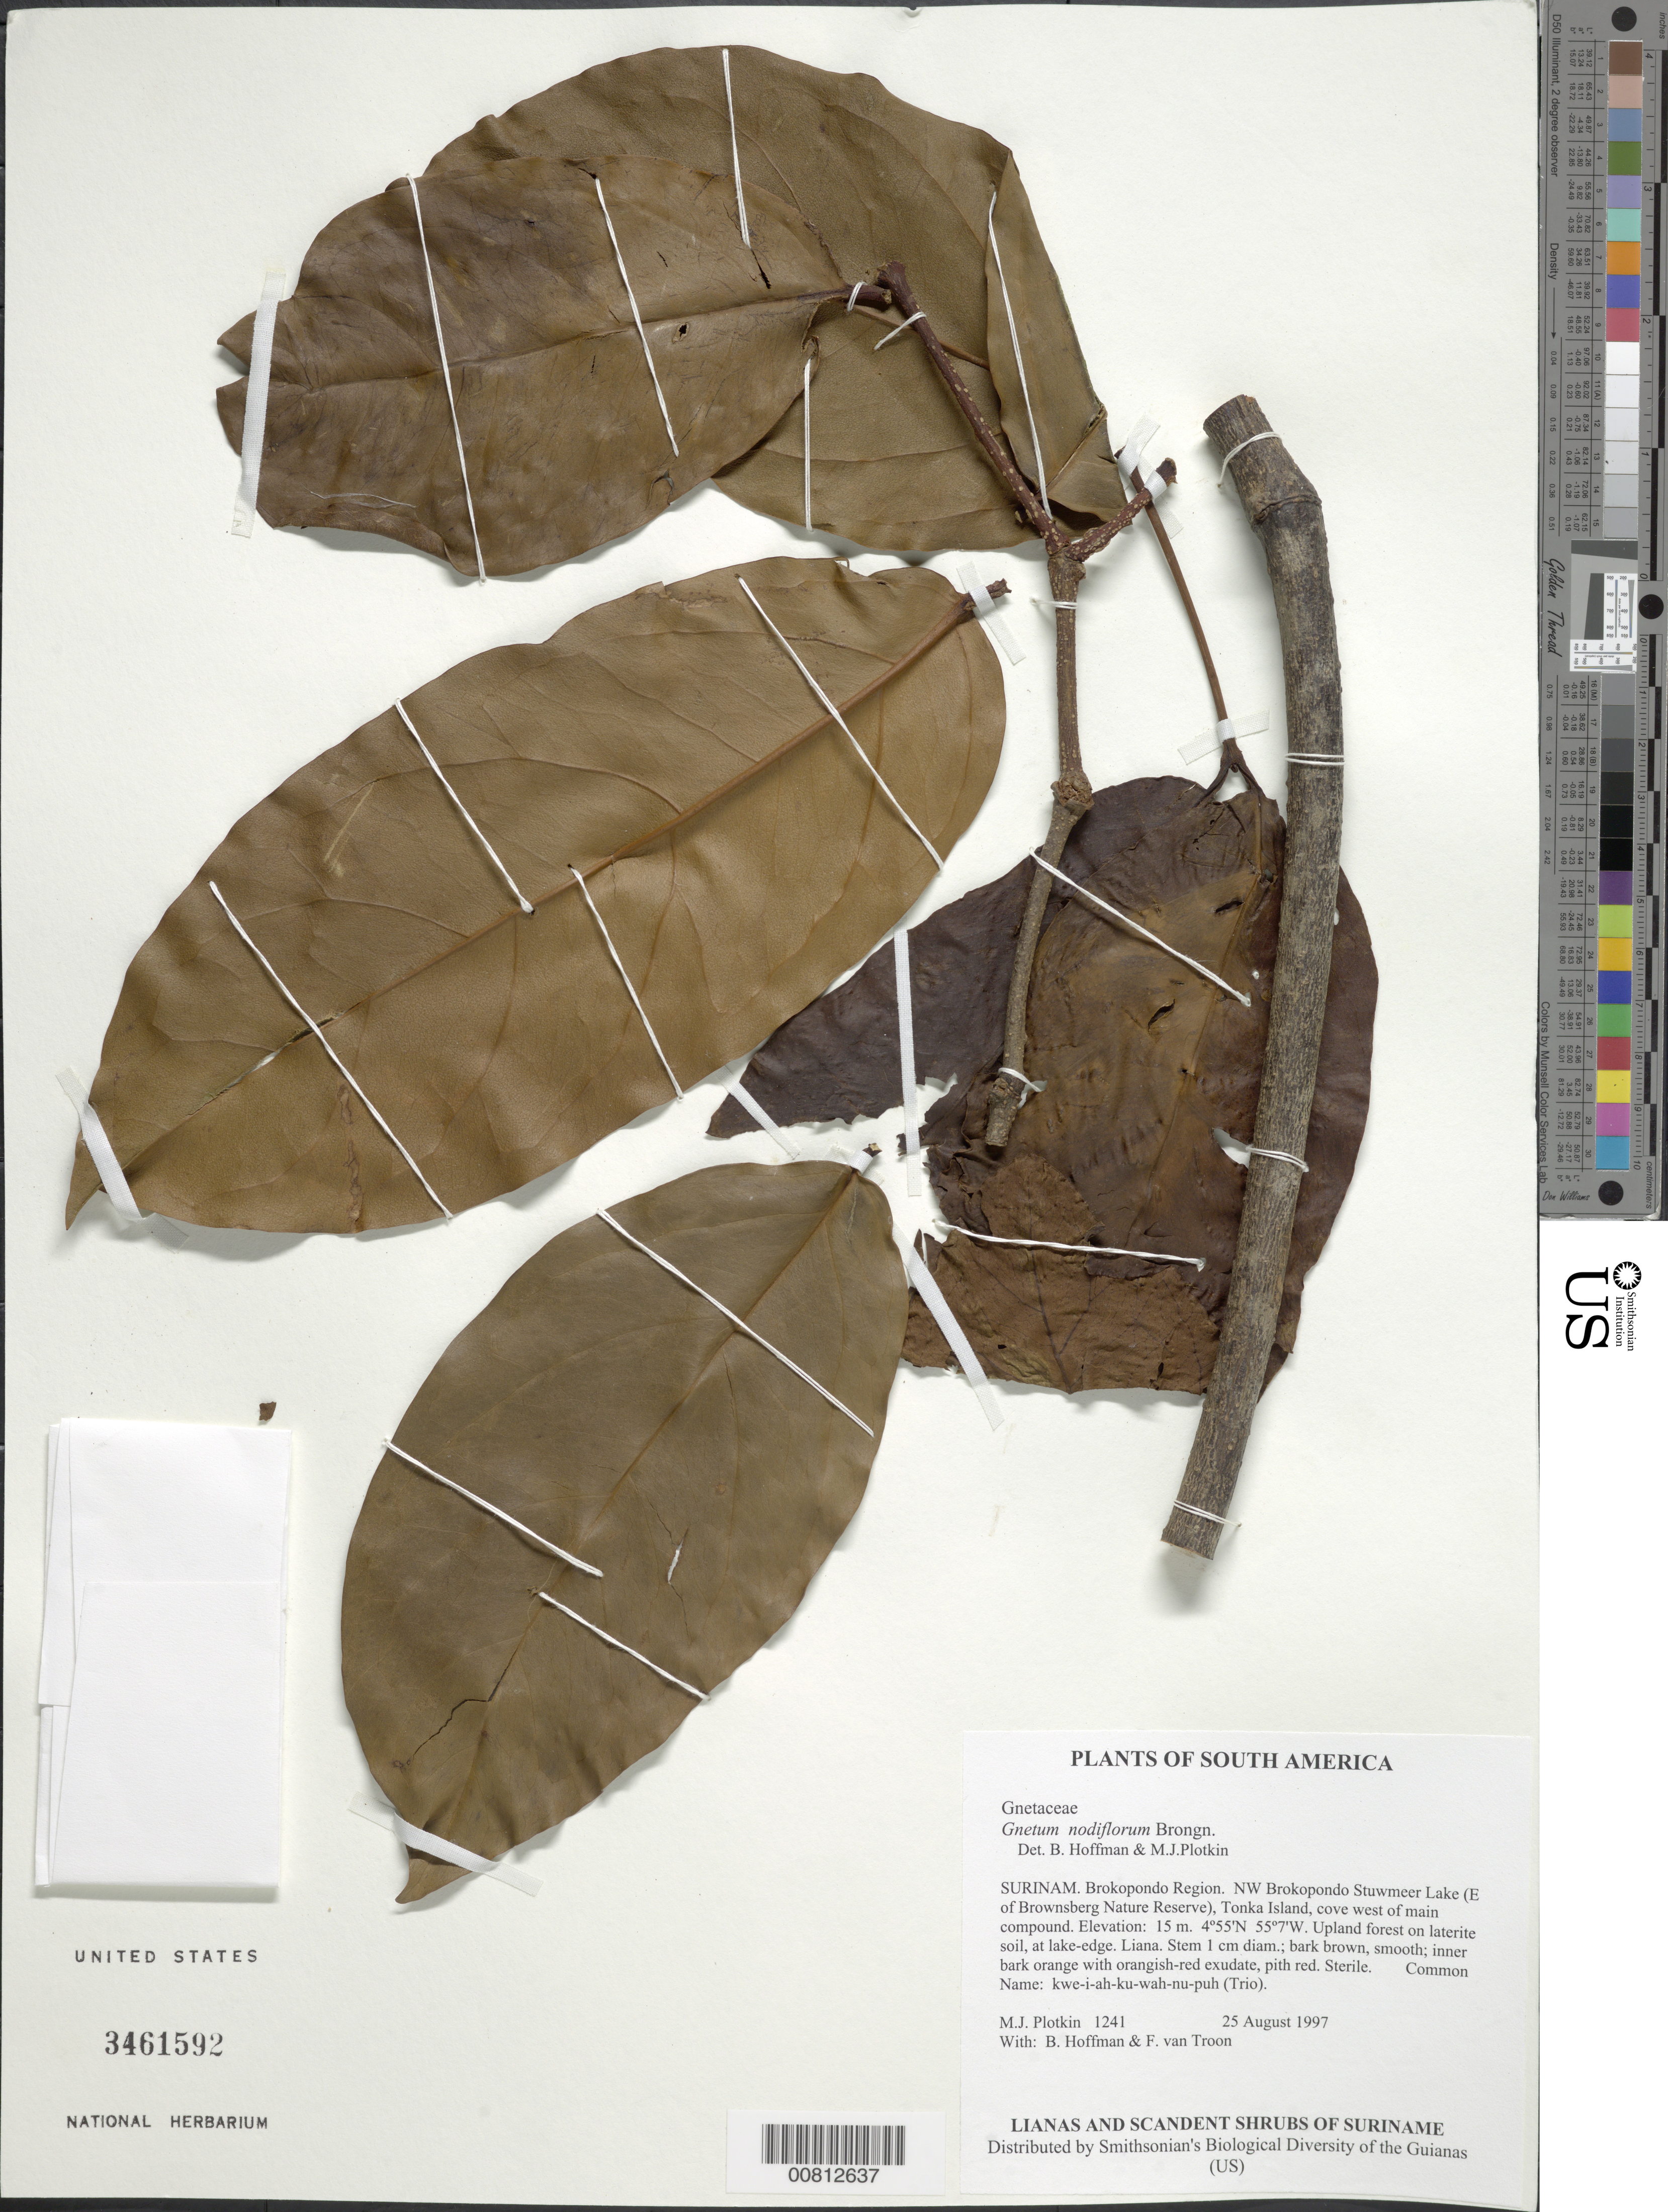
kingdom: Plantae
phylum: Tracheophyta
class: Gnetopsida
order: Gnetales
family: Gnetaceae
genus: Gnetum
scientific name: Gnetum nodiflorum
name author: Brongn.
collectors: M. Plotkin, B. Hoffman & F. Van Troon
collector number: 1241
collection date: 1997-08-25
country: Suriname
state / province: Brokopondo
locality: Brokopondo Region. NW Brokopondo Stuwmeer Lake (E of Brownsberg Nature Reserve), Tonka Island, cove west of main compound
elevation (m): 15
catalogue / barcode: US 3461592